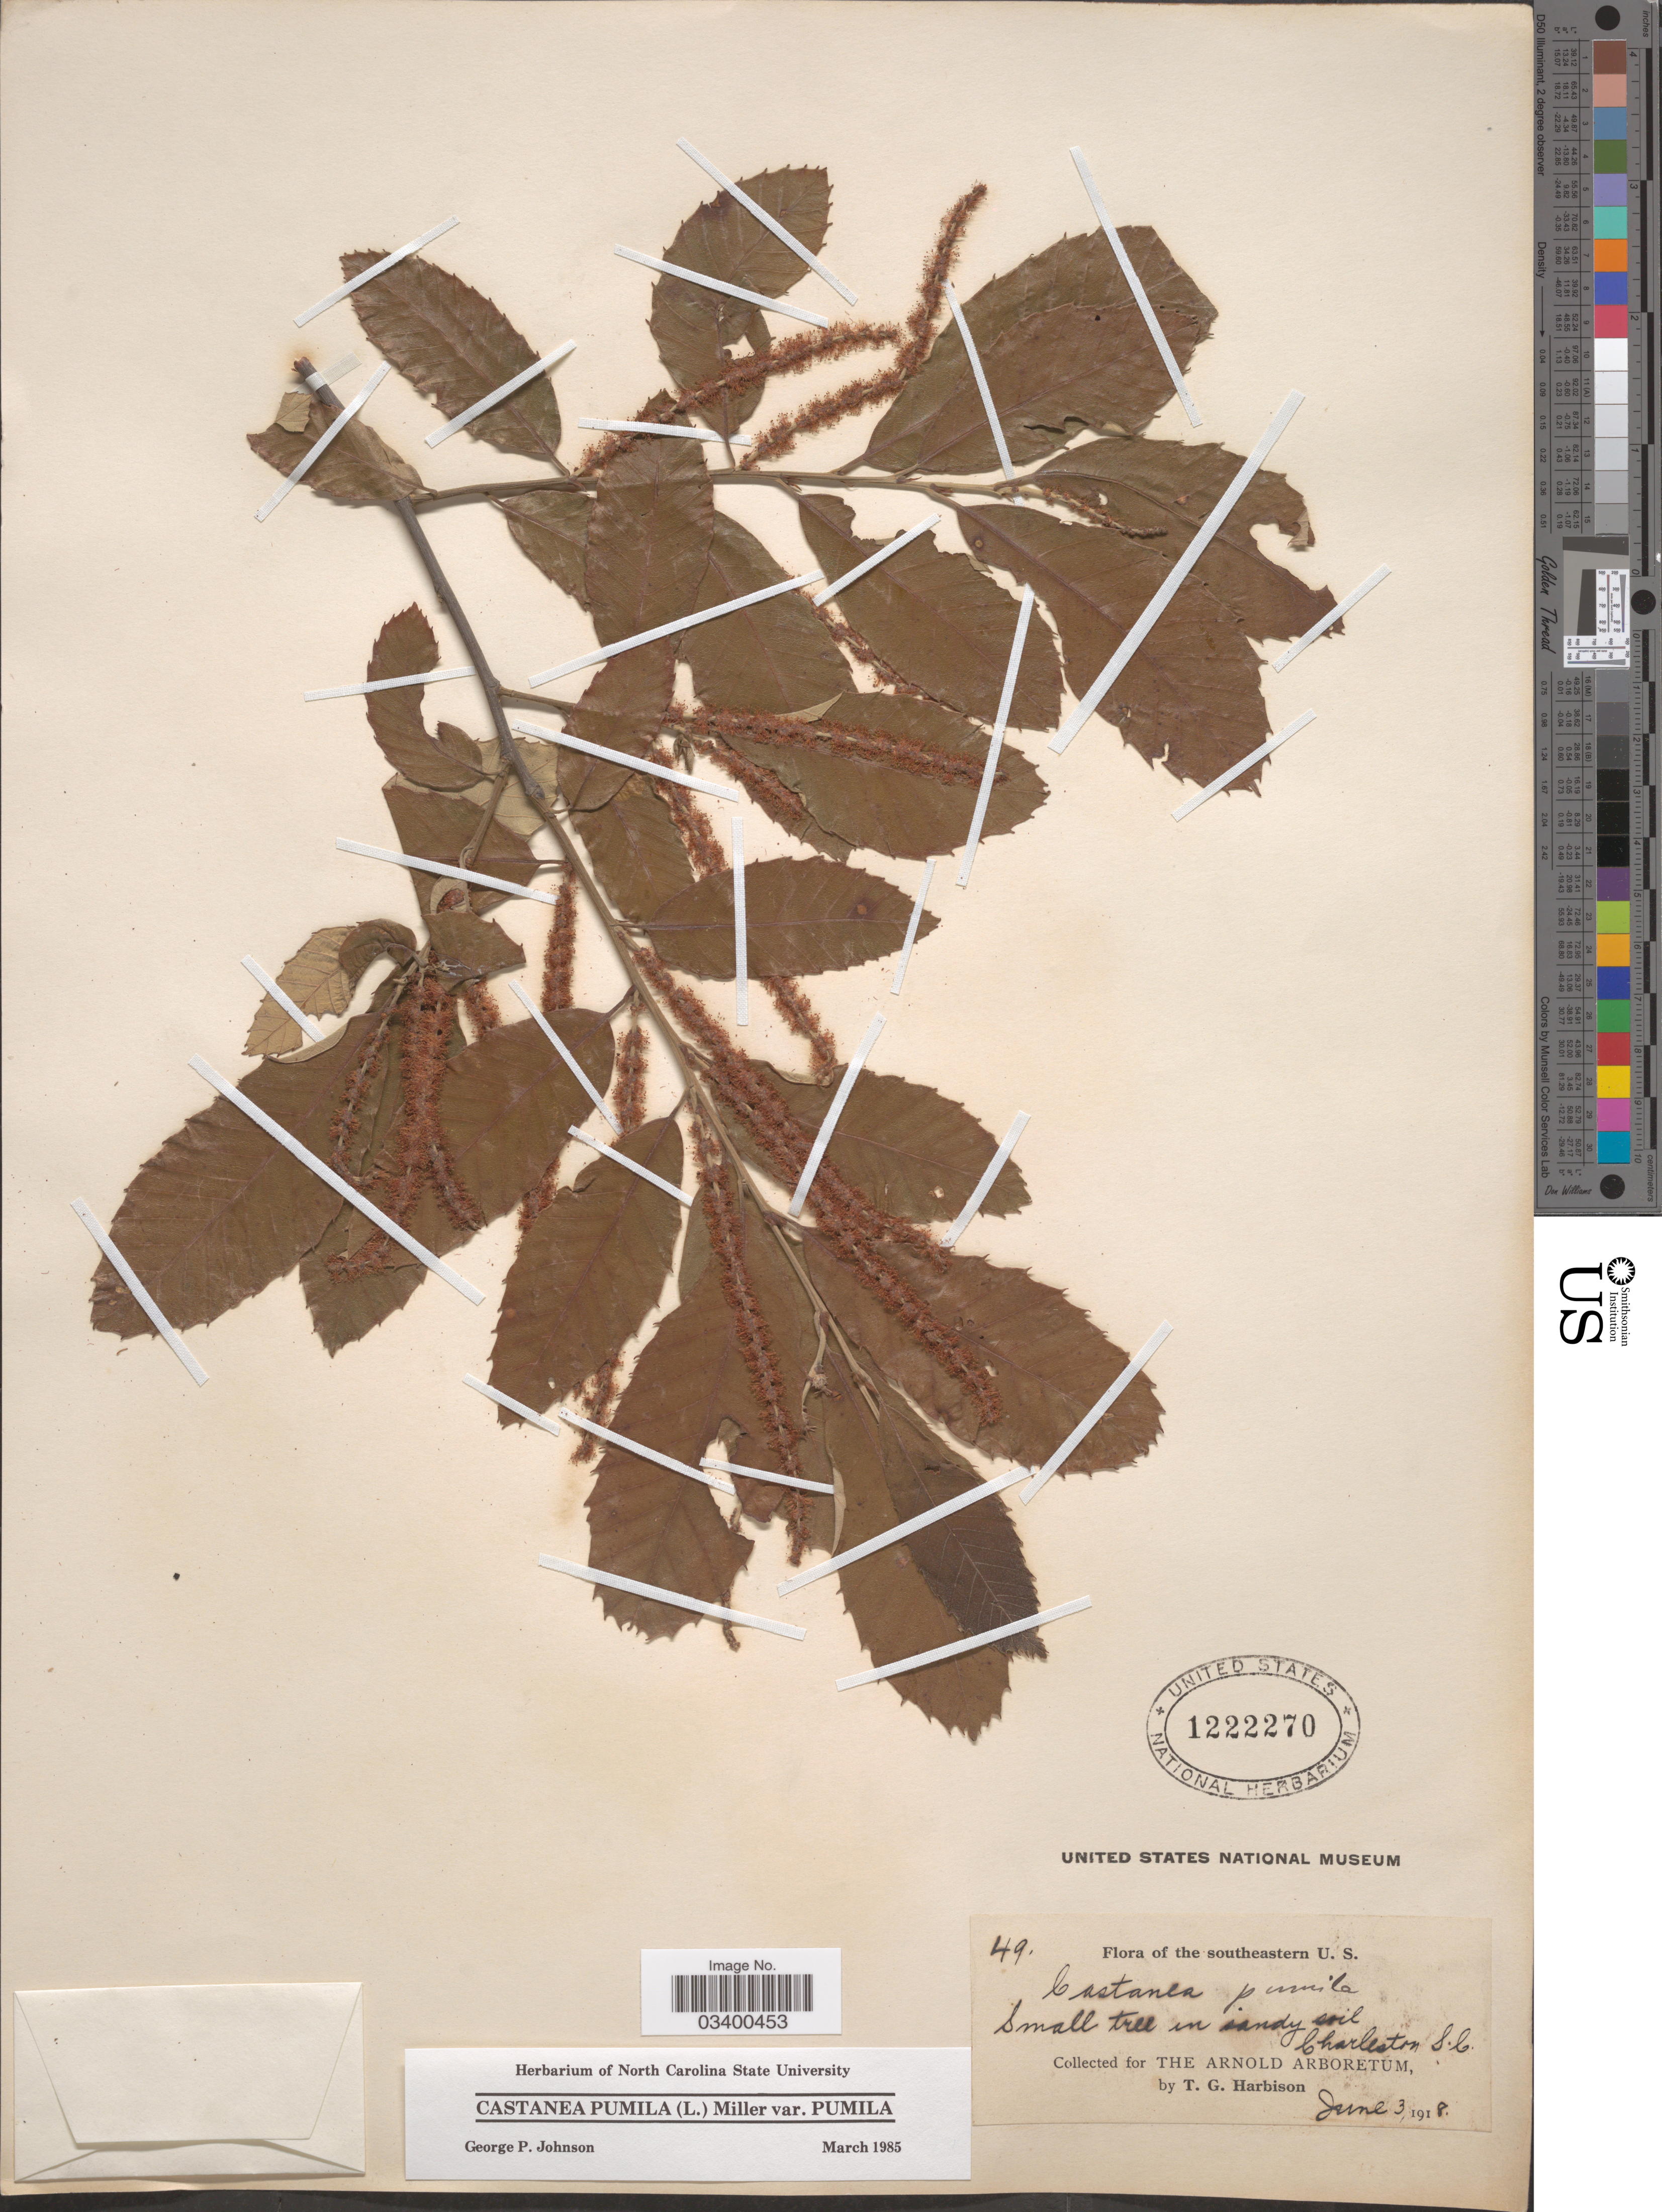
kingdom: Plantae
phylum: Tracheophyta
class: Magnoliopsida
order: Fagales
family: Fagaceae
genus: Castanea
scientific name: Castanea pumila var. pumila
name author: (L.) Mill.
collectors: T. Harbison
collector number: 49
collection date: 1918-06-03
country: United States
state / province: South Carolina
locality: Southeastern U. S. Charleston.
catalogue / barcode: US 1222270